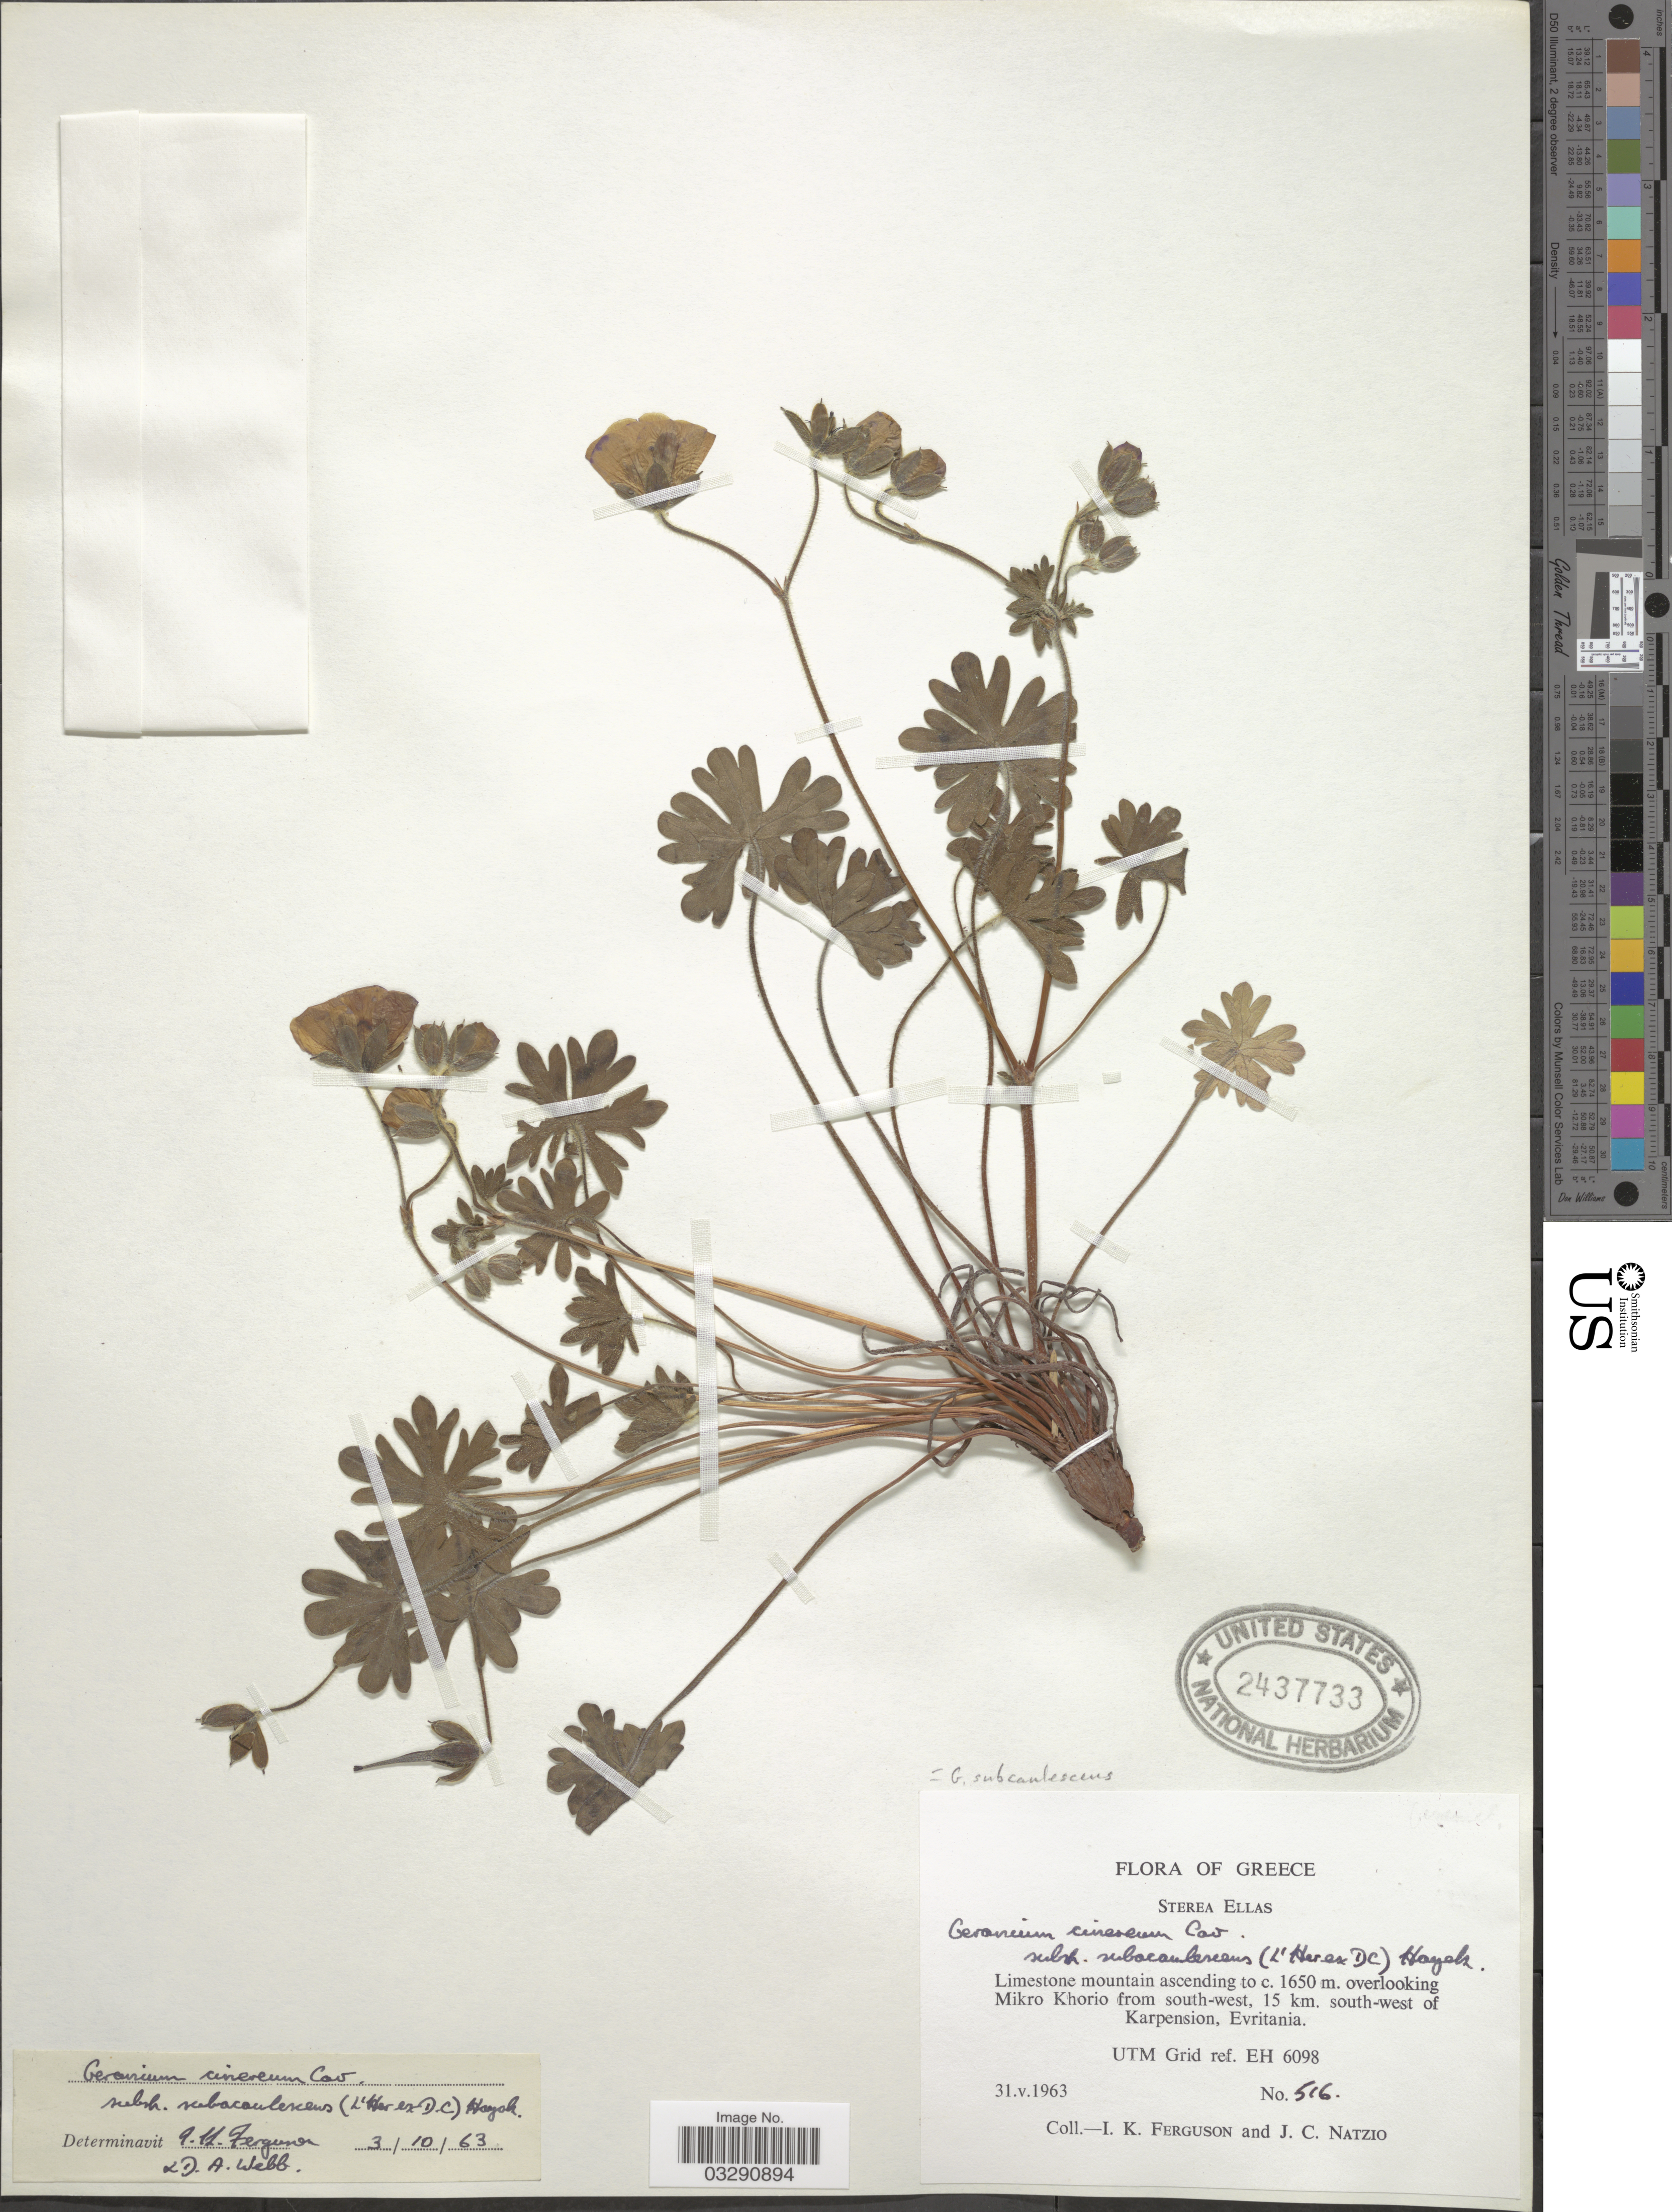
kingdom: Plantae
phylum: Tracheophyta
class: Magnoliopsida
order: Geraniales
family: Geraniaceae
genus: Geranium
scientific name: Geranium subcaulescens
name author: L'Hér. ex DC.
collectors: I. K. Ferguson & J. Natzio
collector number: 516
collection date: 1963-05-31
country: Greece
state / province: Central Greece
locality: Overlooking Mikro Khorio from south-west, 15 km. south-west of Karpension, Evritania, UTM Grid ref. EH 6098.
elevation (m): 1650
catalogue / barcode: US 2437733